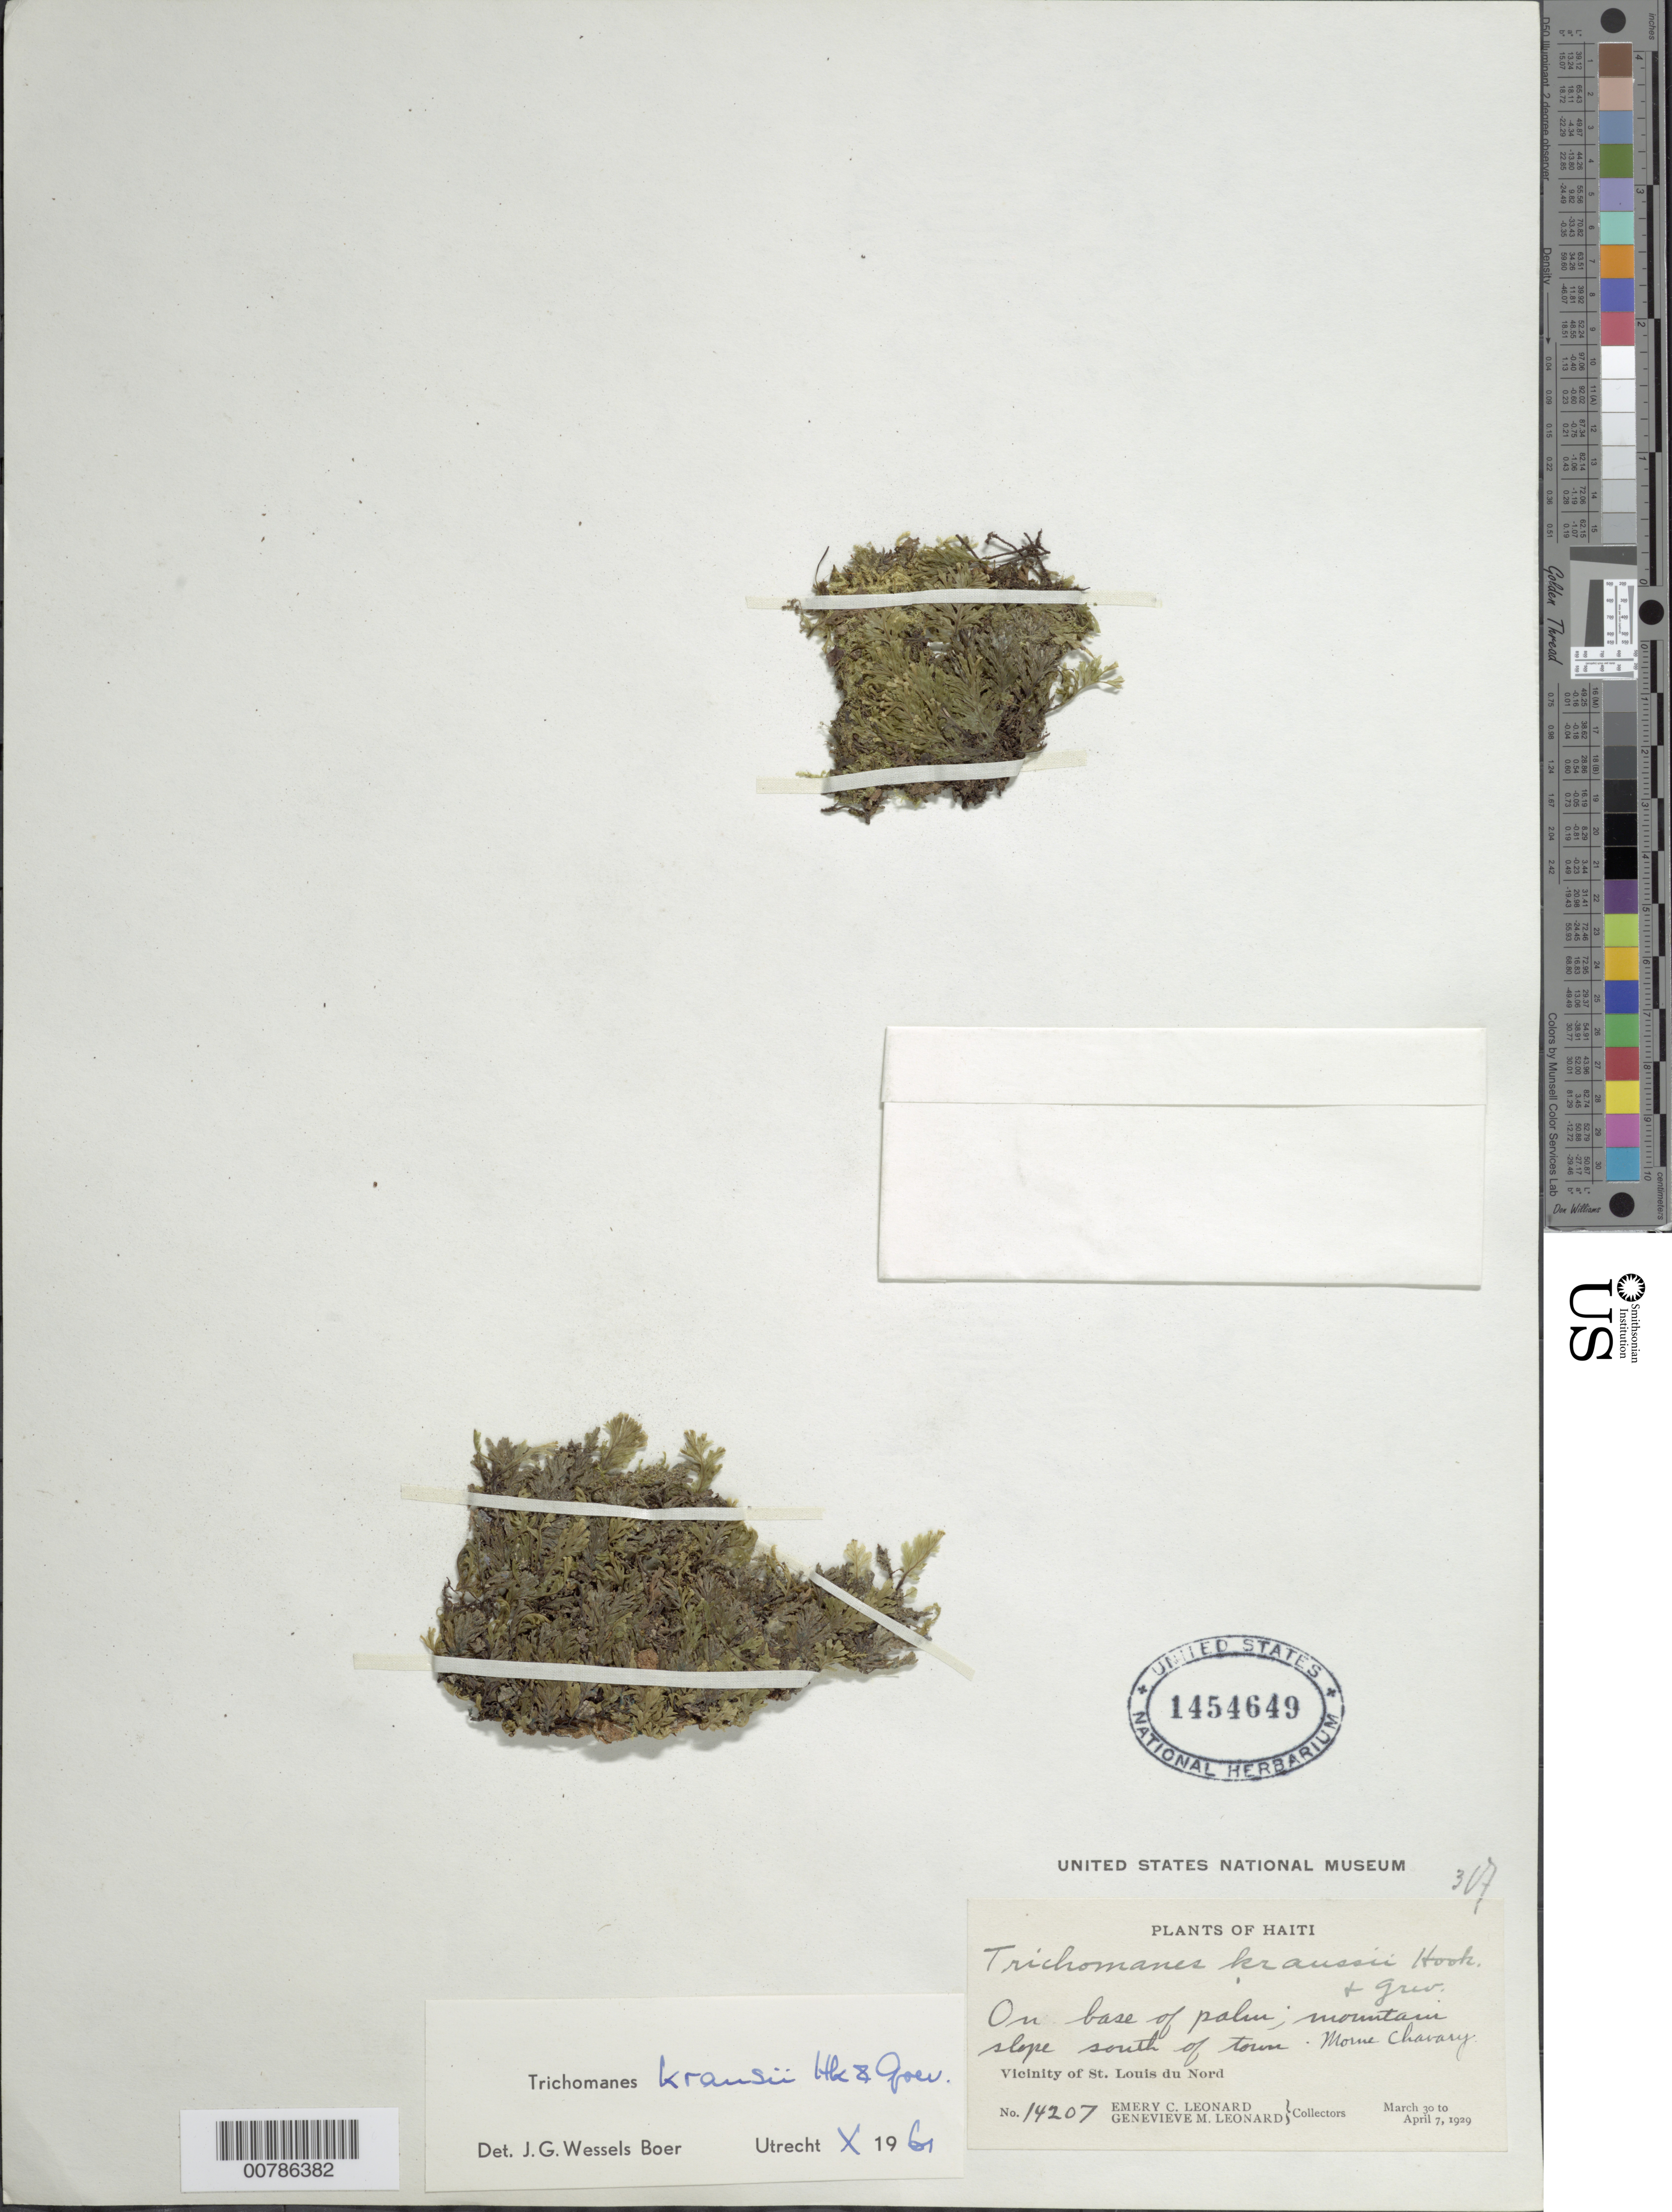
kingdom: Plantae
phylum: Tracheophyta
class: Polypodiopsida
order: Hymenophyllales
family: Hymenophyllaceae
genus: Didymoglossum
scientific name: Didymoglossum kraussii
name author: (Hook. & Grev.) C. Presl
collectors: E. C. Leonard & G. M. Leonard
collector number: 14207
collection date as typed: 30 Mar 1929 07 Apr 1929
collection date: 1929-03-30/1929-04-07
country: Haiti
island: Hispaniola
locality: S. Louis vicinity, Morne Chavary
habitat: On base of palm, mountain slope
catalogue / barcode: US 1454649